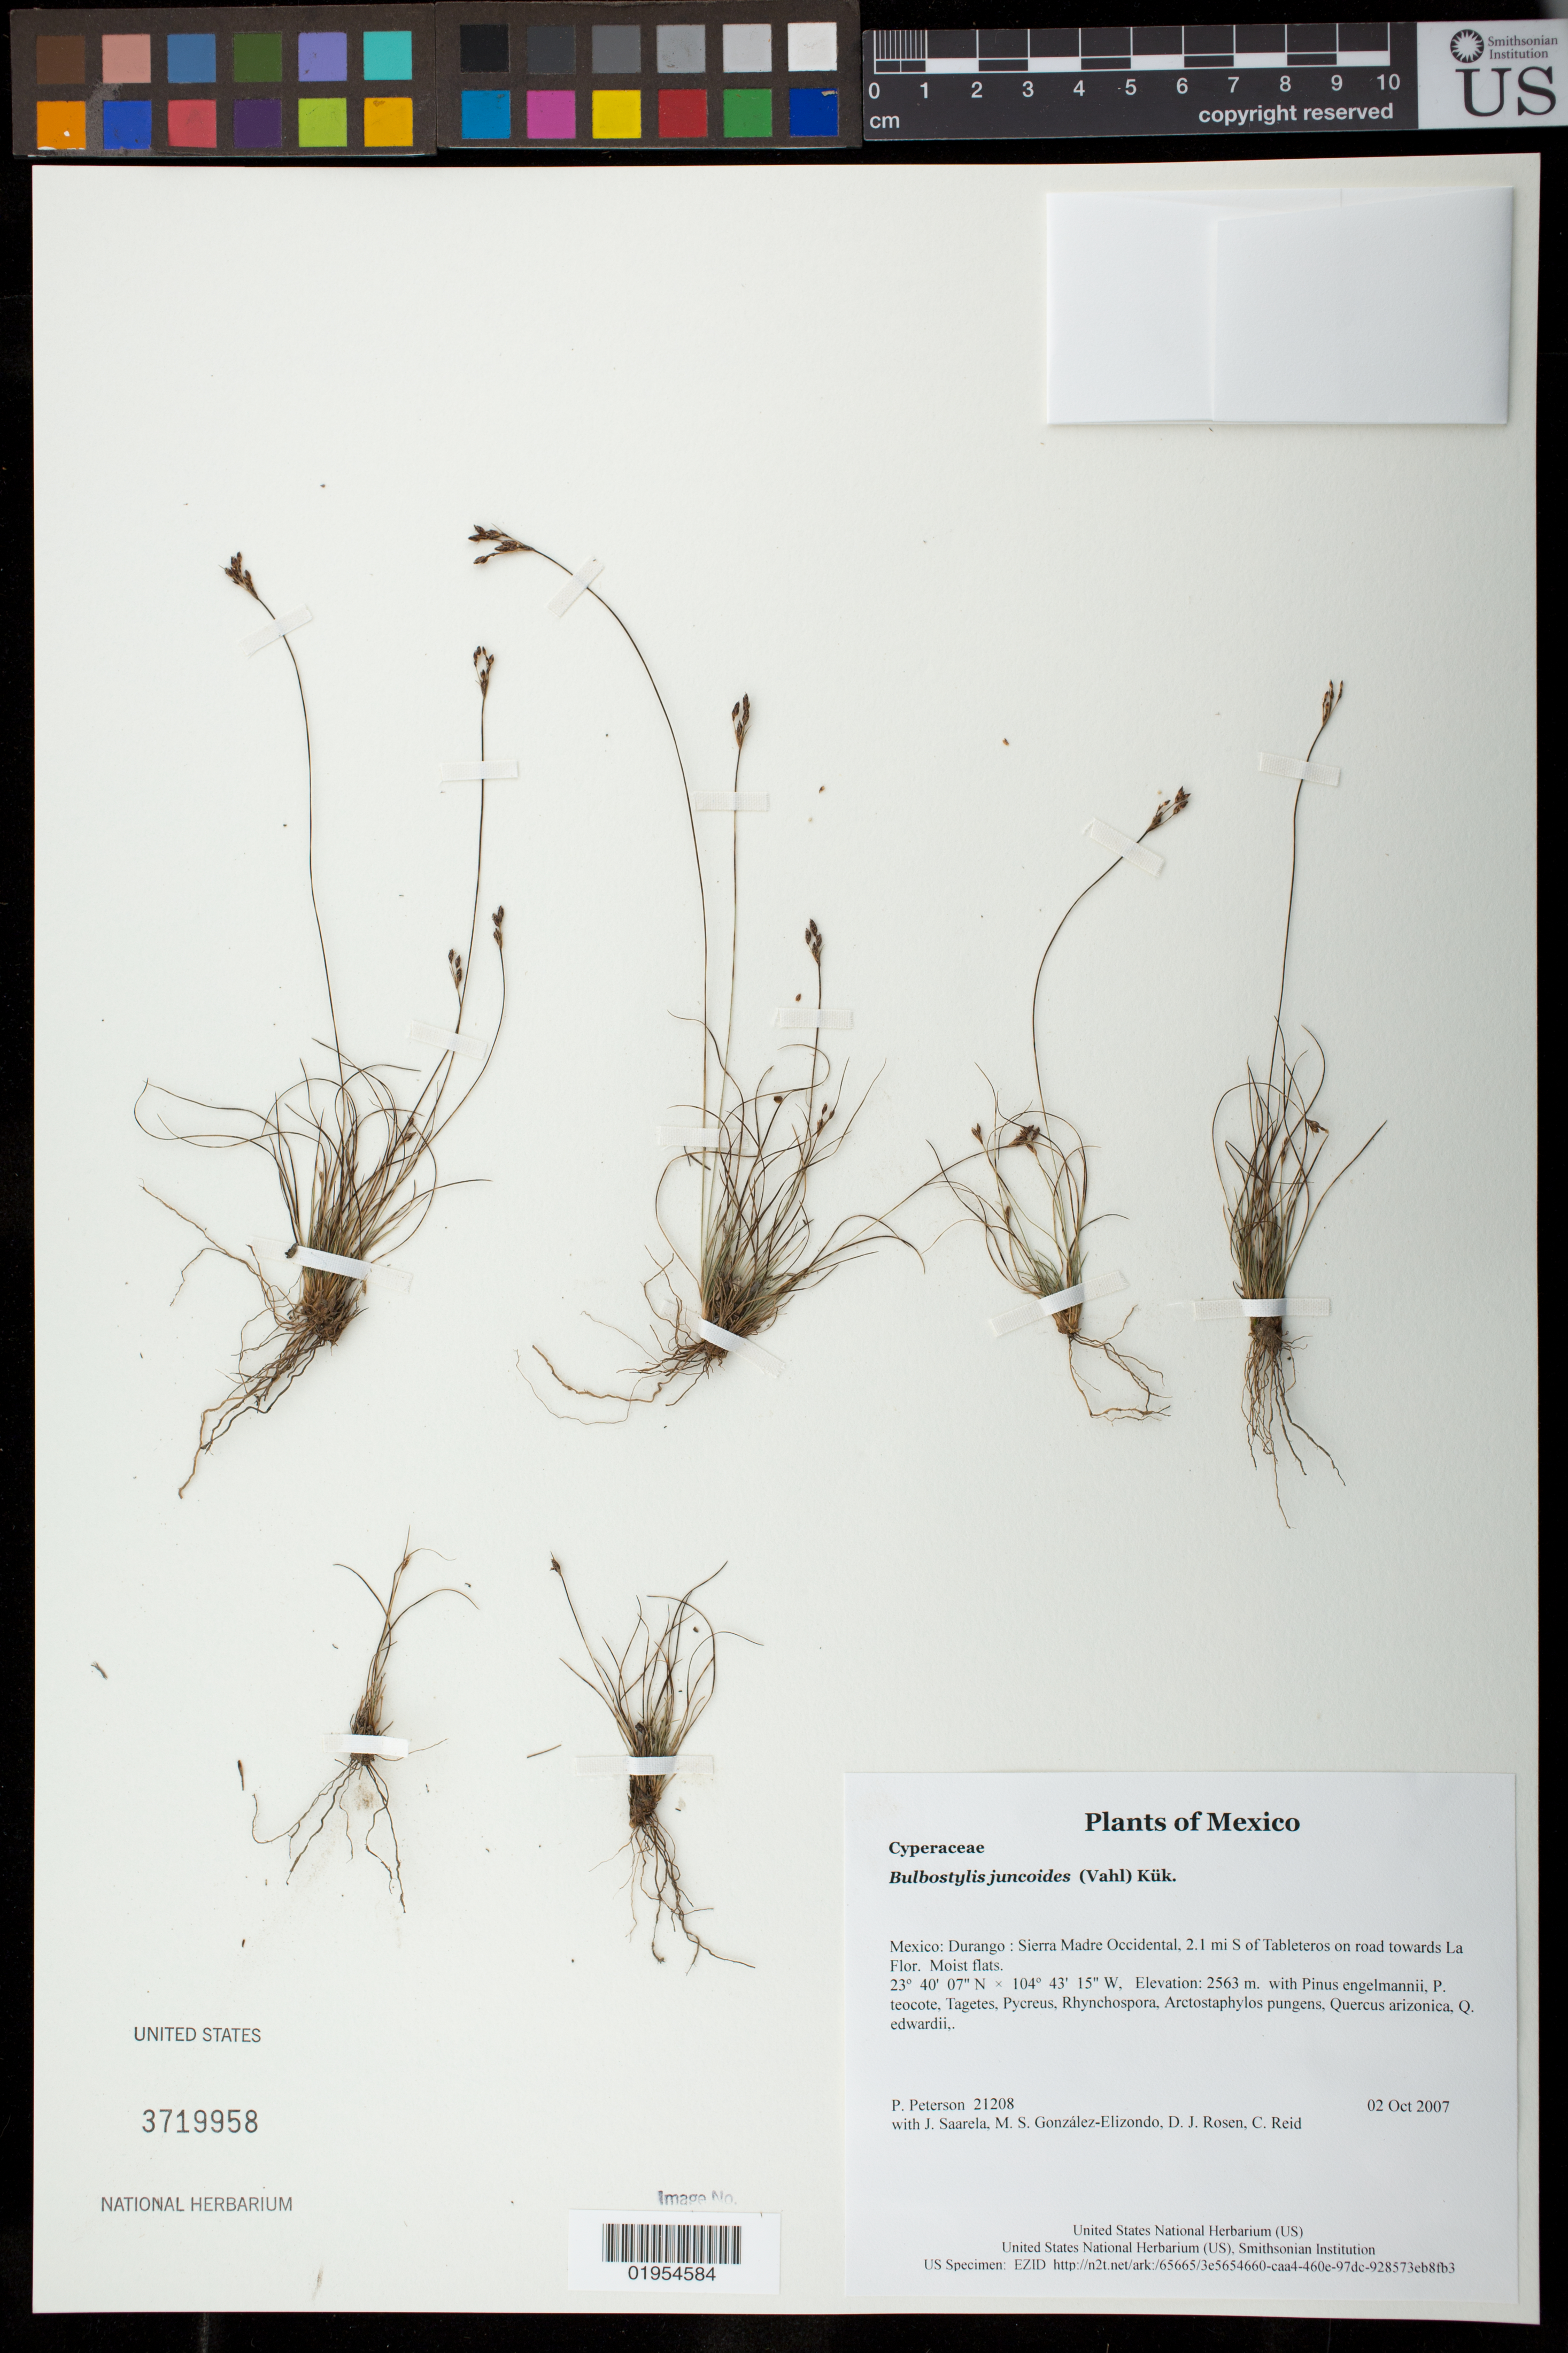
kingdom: Plantae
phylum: Tracheophyta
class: Liliopsida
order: Poales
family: Cyperaceae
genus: Bulbostylis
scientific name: Bulbostylis juncoides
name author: (Vahl) Kük. ex Herter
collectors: P. M. Peterson, J. Saarela, M. S. González-Elizondo, D. J. Rosen & C. Reid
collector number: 21208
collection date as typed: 02 Oct 2007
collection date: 2007-10-02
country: Mexico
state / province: Durango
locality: Sierra Madre Occidental, 2.1 mi S of Tableteros on road towards La Flor. Moist flats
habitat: with Pinus engelmannii, P. teocote, Tagetes, Pycreus, Rhynchospora, Arctostaphylos pungens, Quercus arizonica, Q. edwardii,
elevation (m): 2563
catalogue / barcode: US 3719958